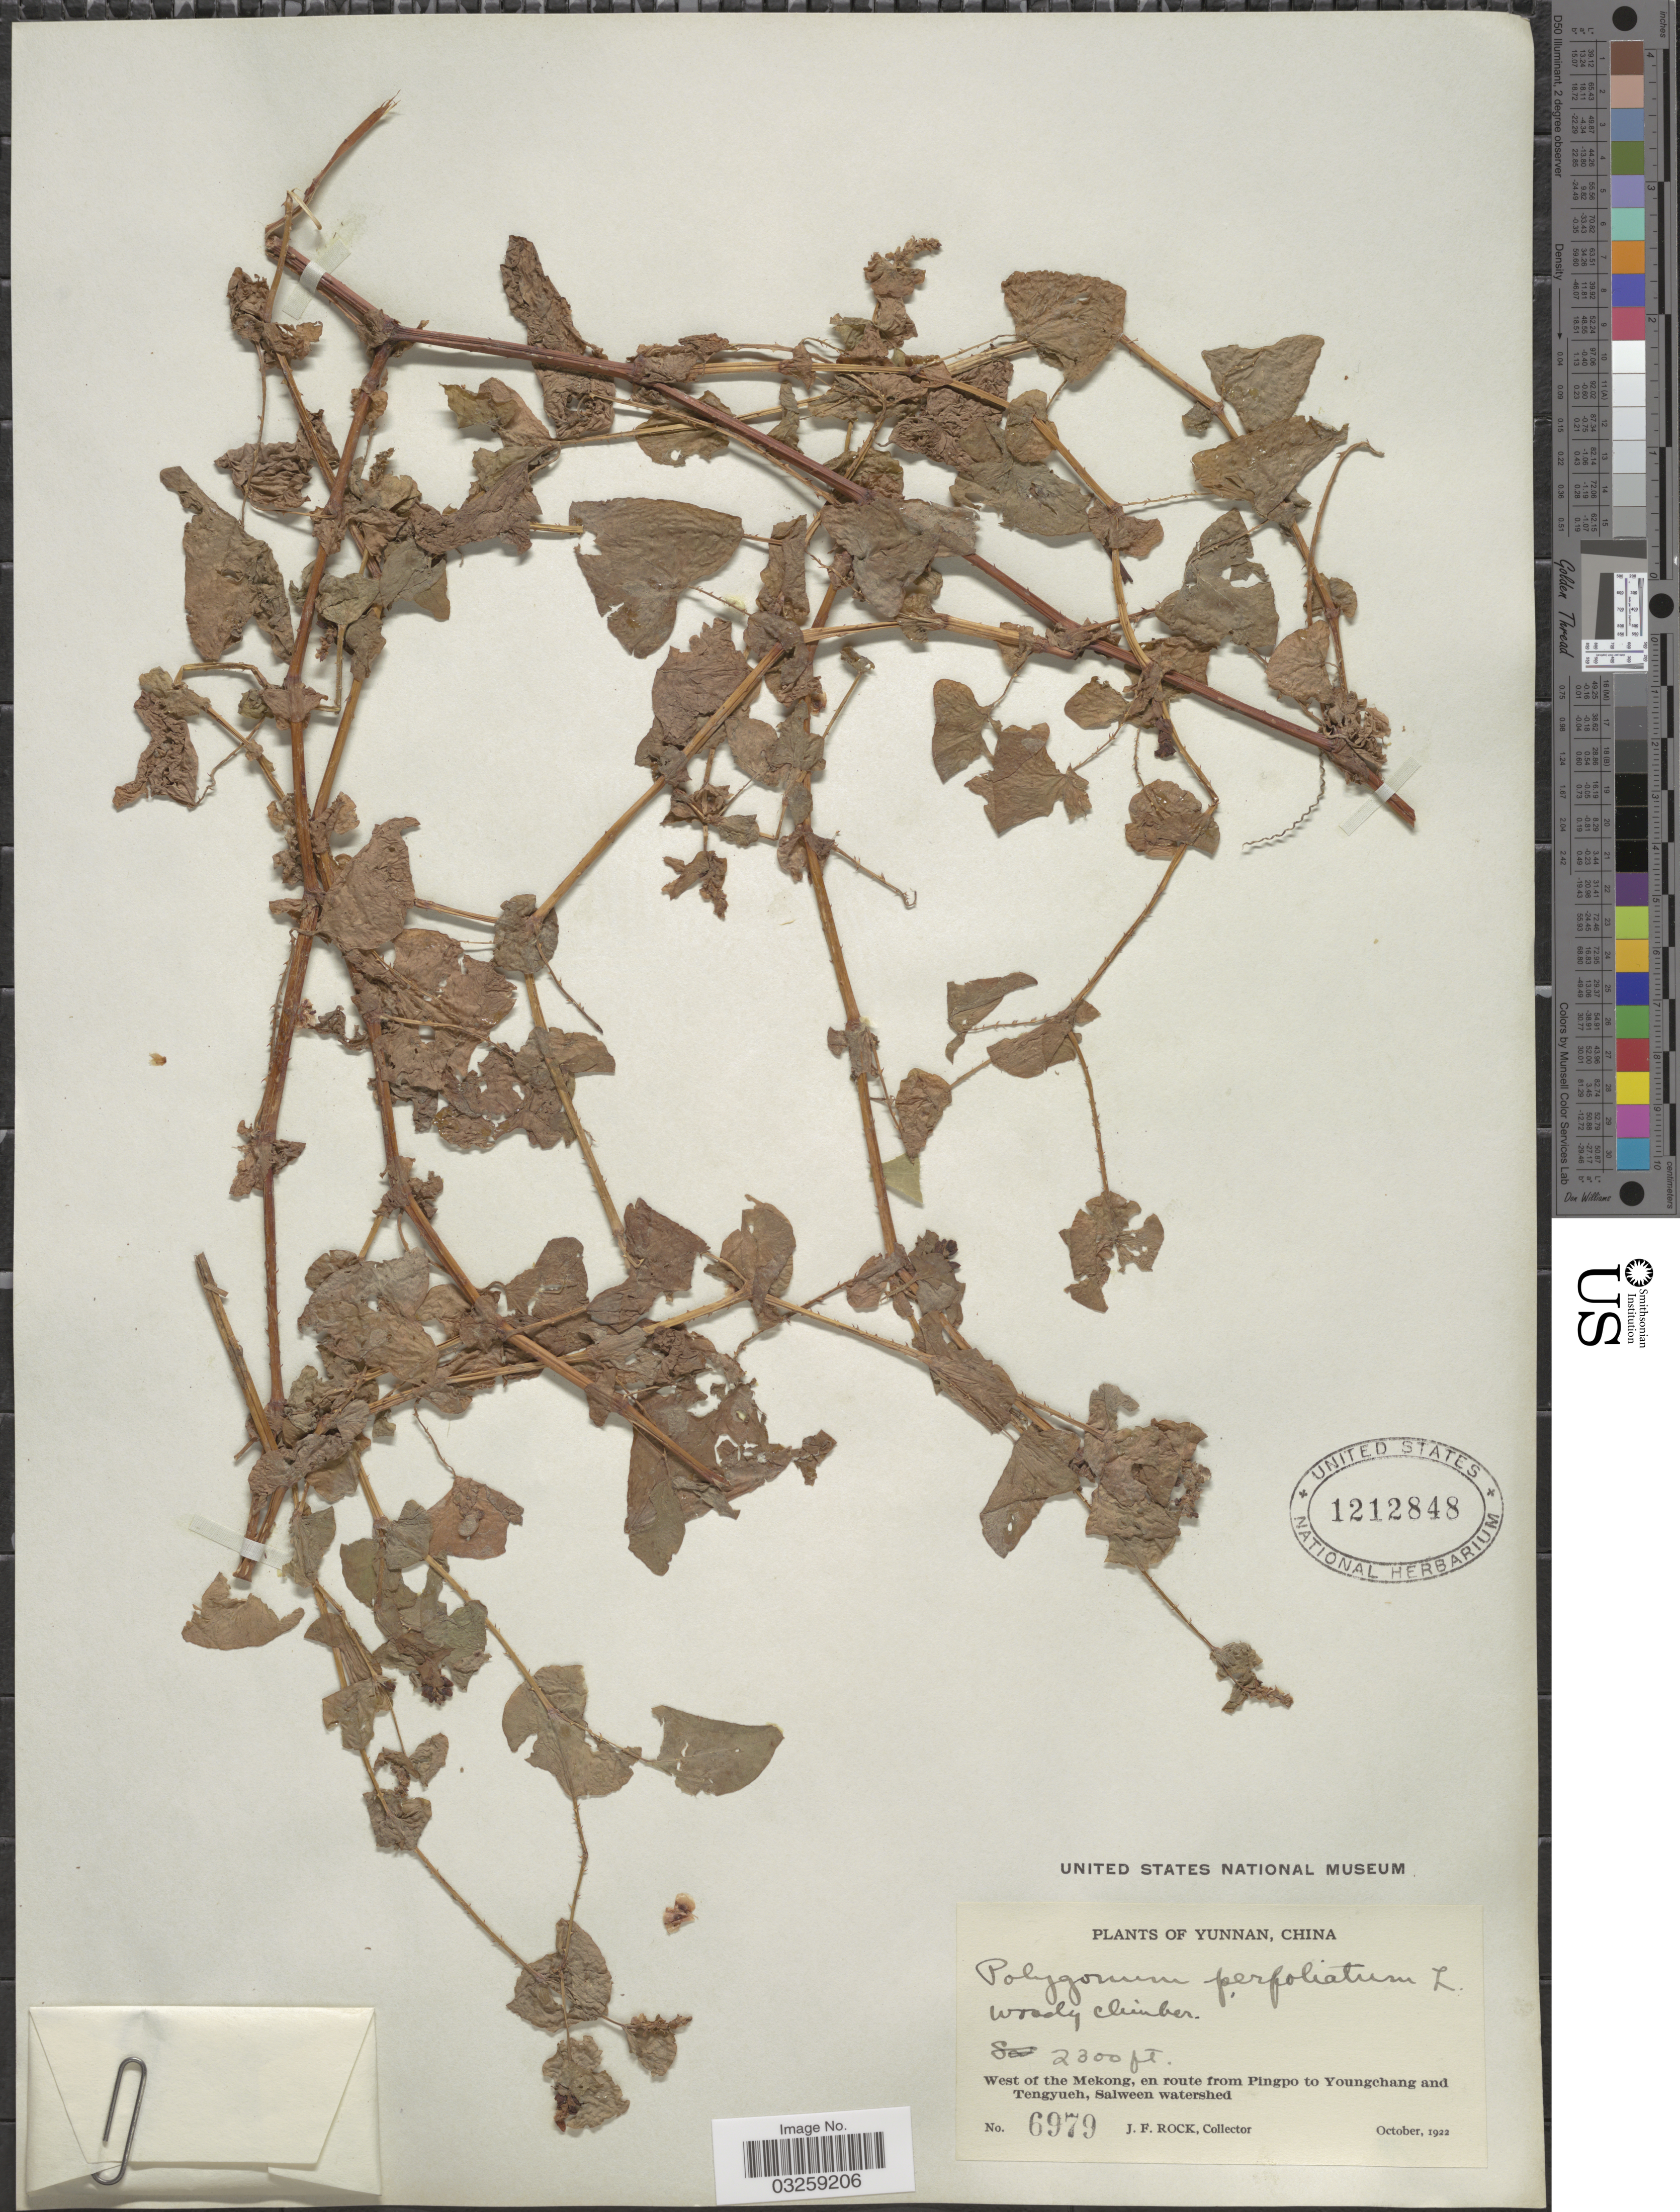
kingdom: Plantae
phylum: Tracheophyta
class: Magnoliopsida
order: Caryophyllales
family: Polygonaceae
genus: Polygonum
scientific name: Polygonum perfoliatum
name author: L.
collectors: J. Rock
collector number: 6979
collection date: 1922-10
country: China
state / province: Yunnan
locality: West of the Mekong, en route from Pingpo to Youngchang and Tengyueh, Salween watershed.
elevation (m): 701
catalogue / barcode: US 1212848